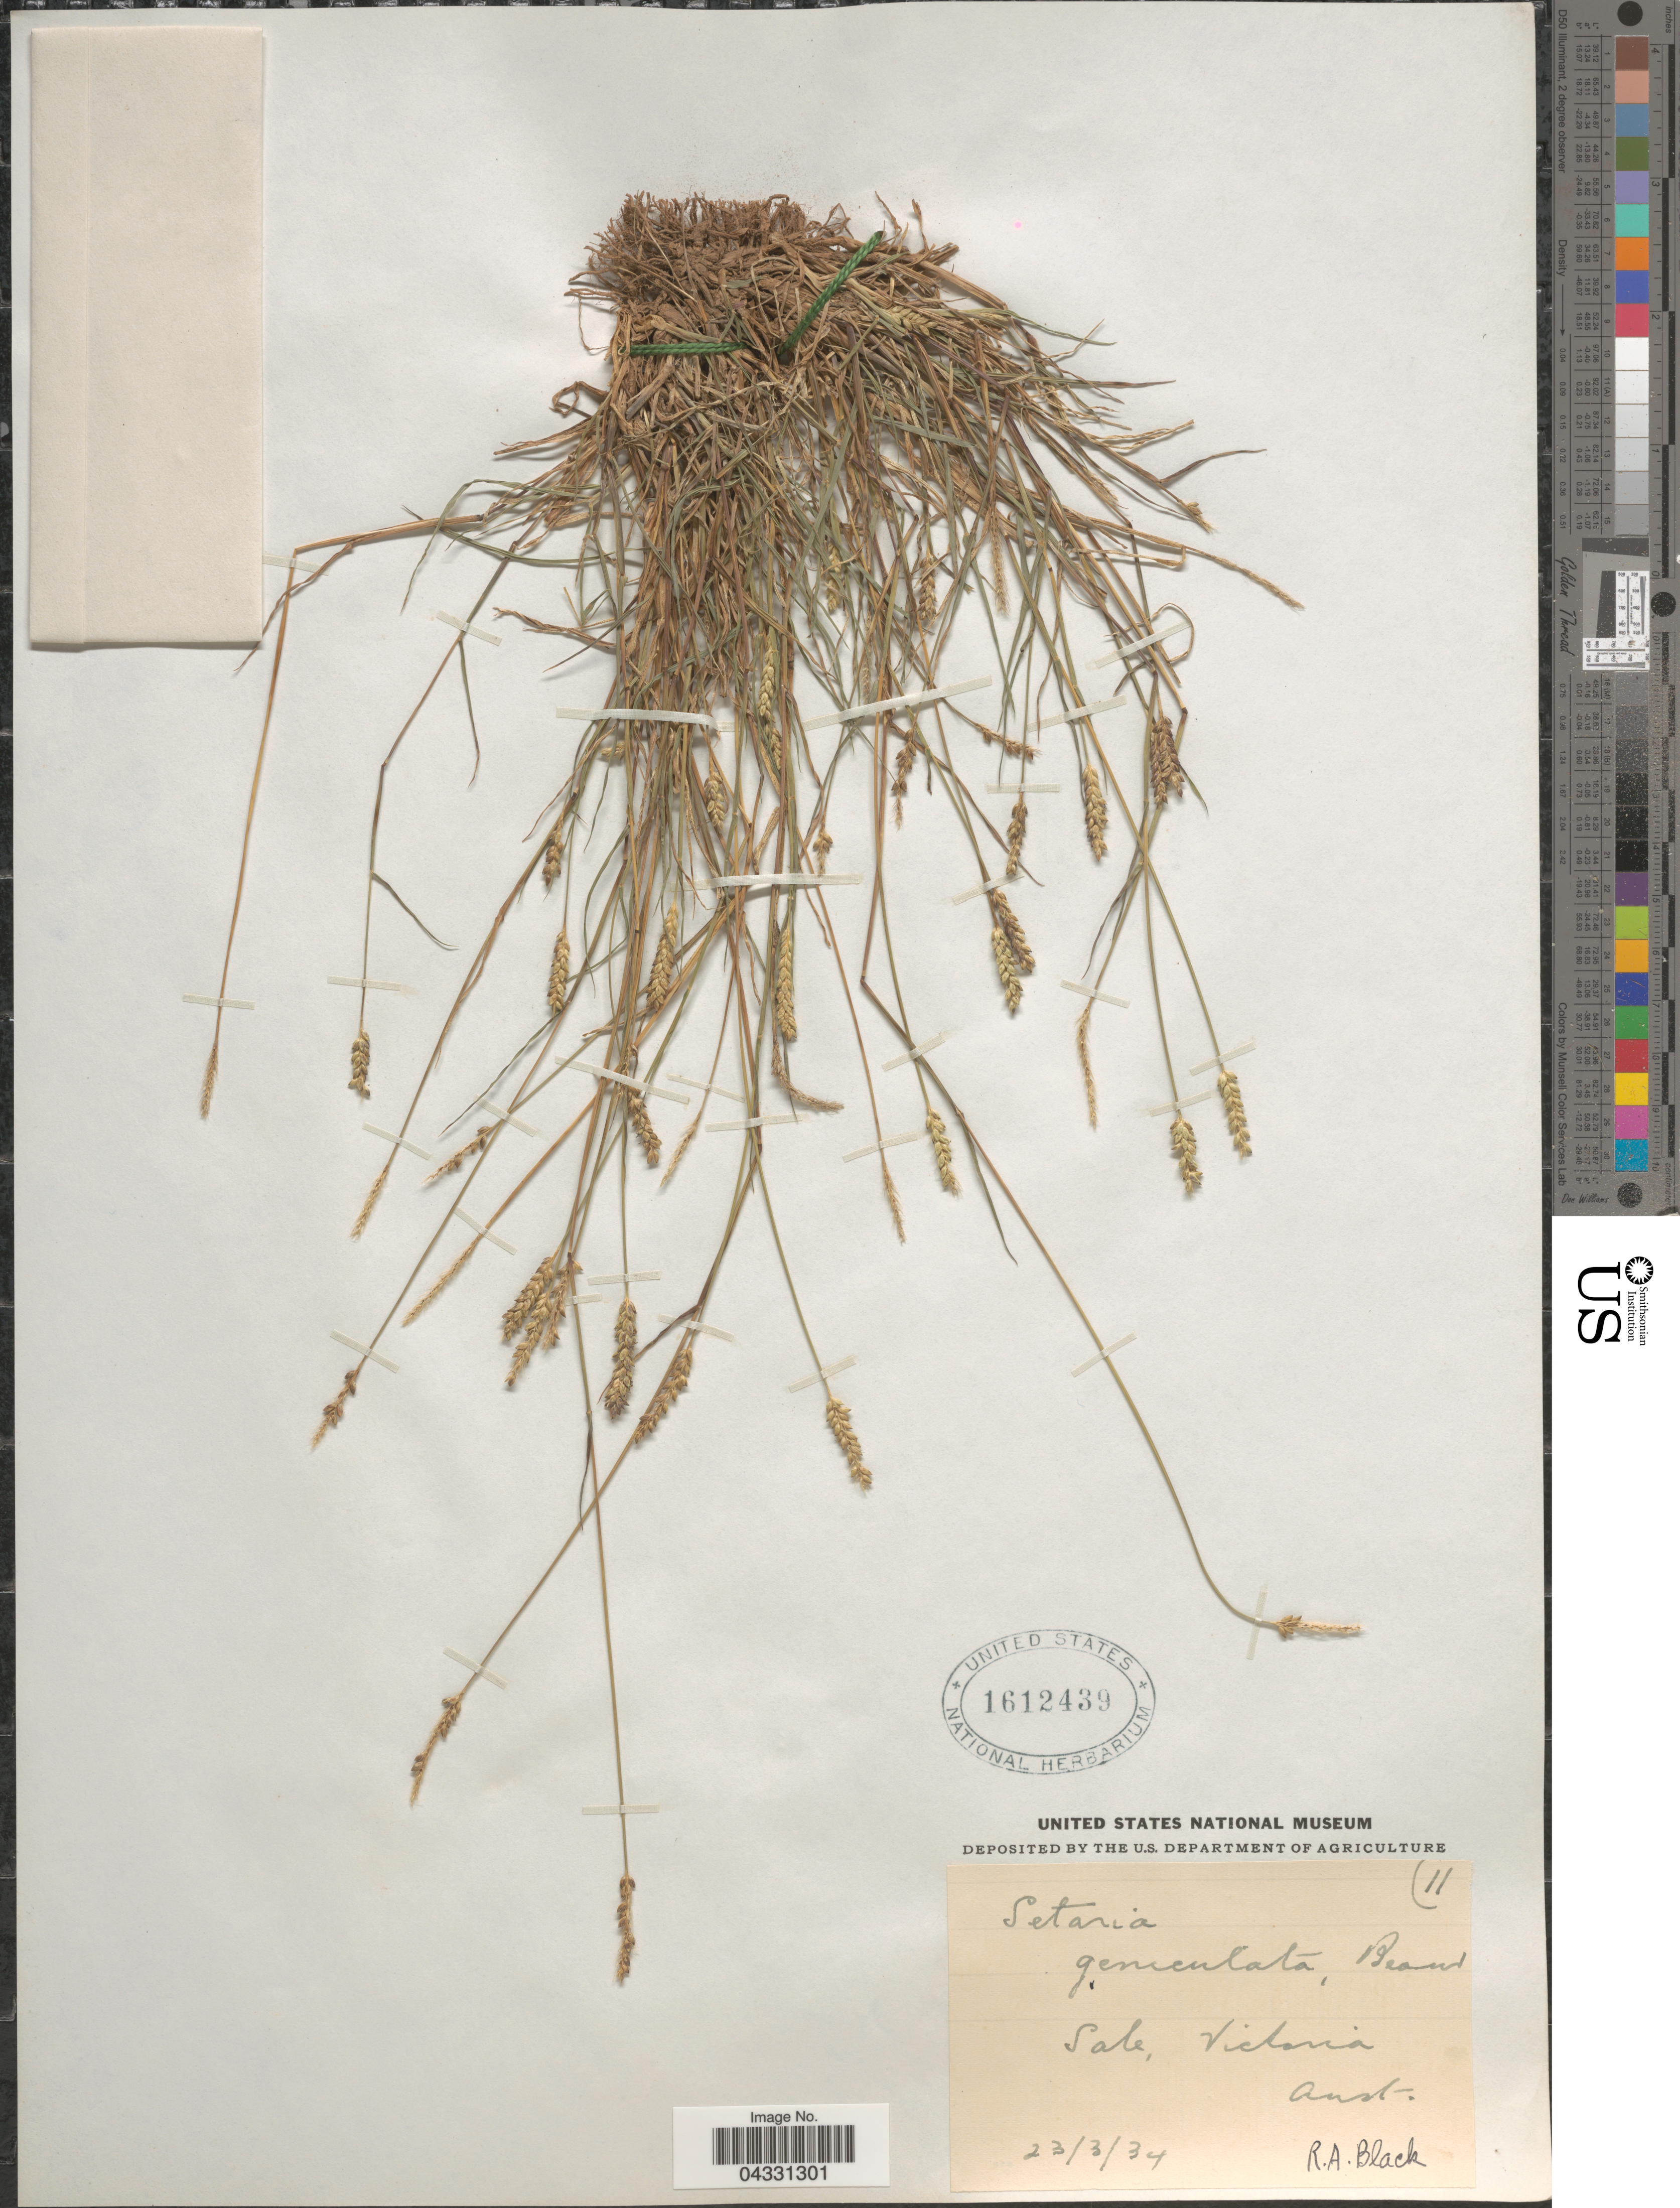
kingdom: Plantae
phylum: Tracheophyta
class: Liliopsida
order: Poales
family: Poaceae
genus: Setaria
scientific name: Setaria sp.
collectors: R. A. Black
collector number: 11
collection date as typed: Transcribed d/m/y: 23/3/34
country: Australia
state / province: Victoria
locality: Sale, Victoria.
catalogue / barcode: US 1612439